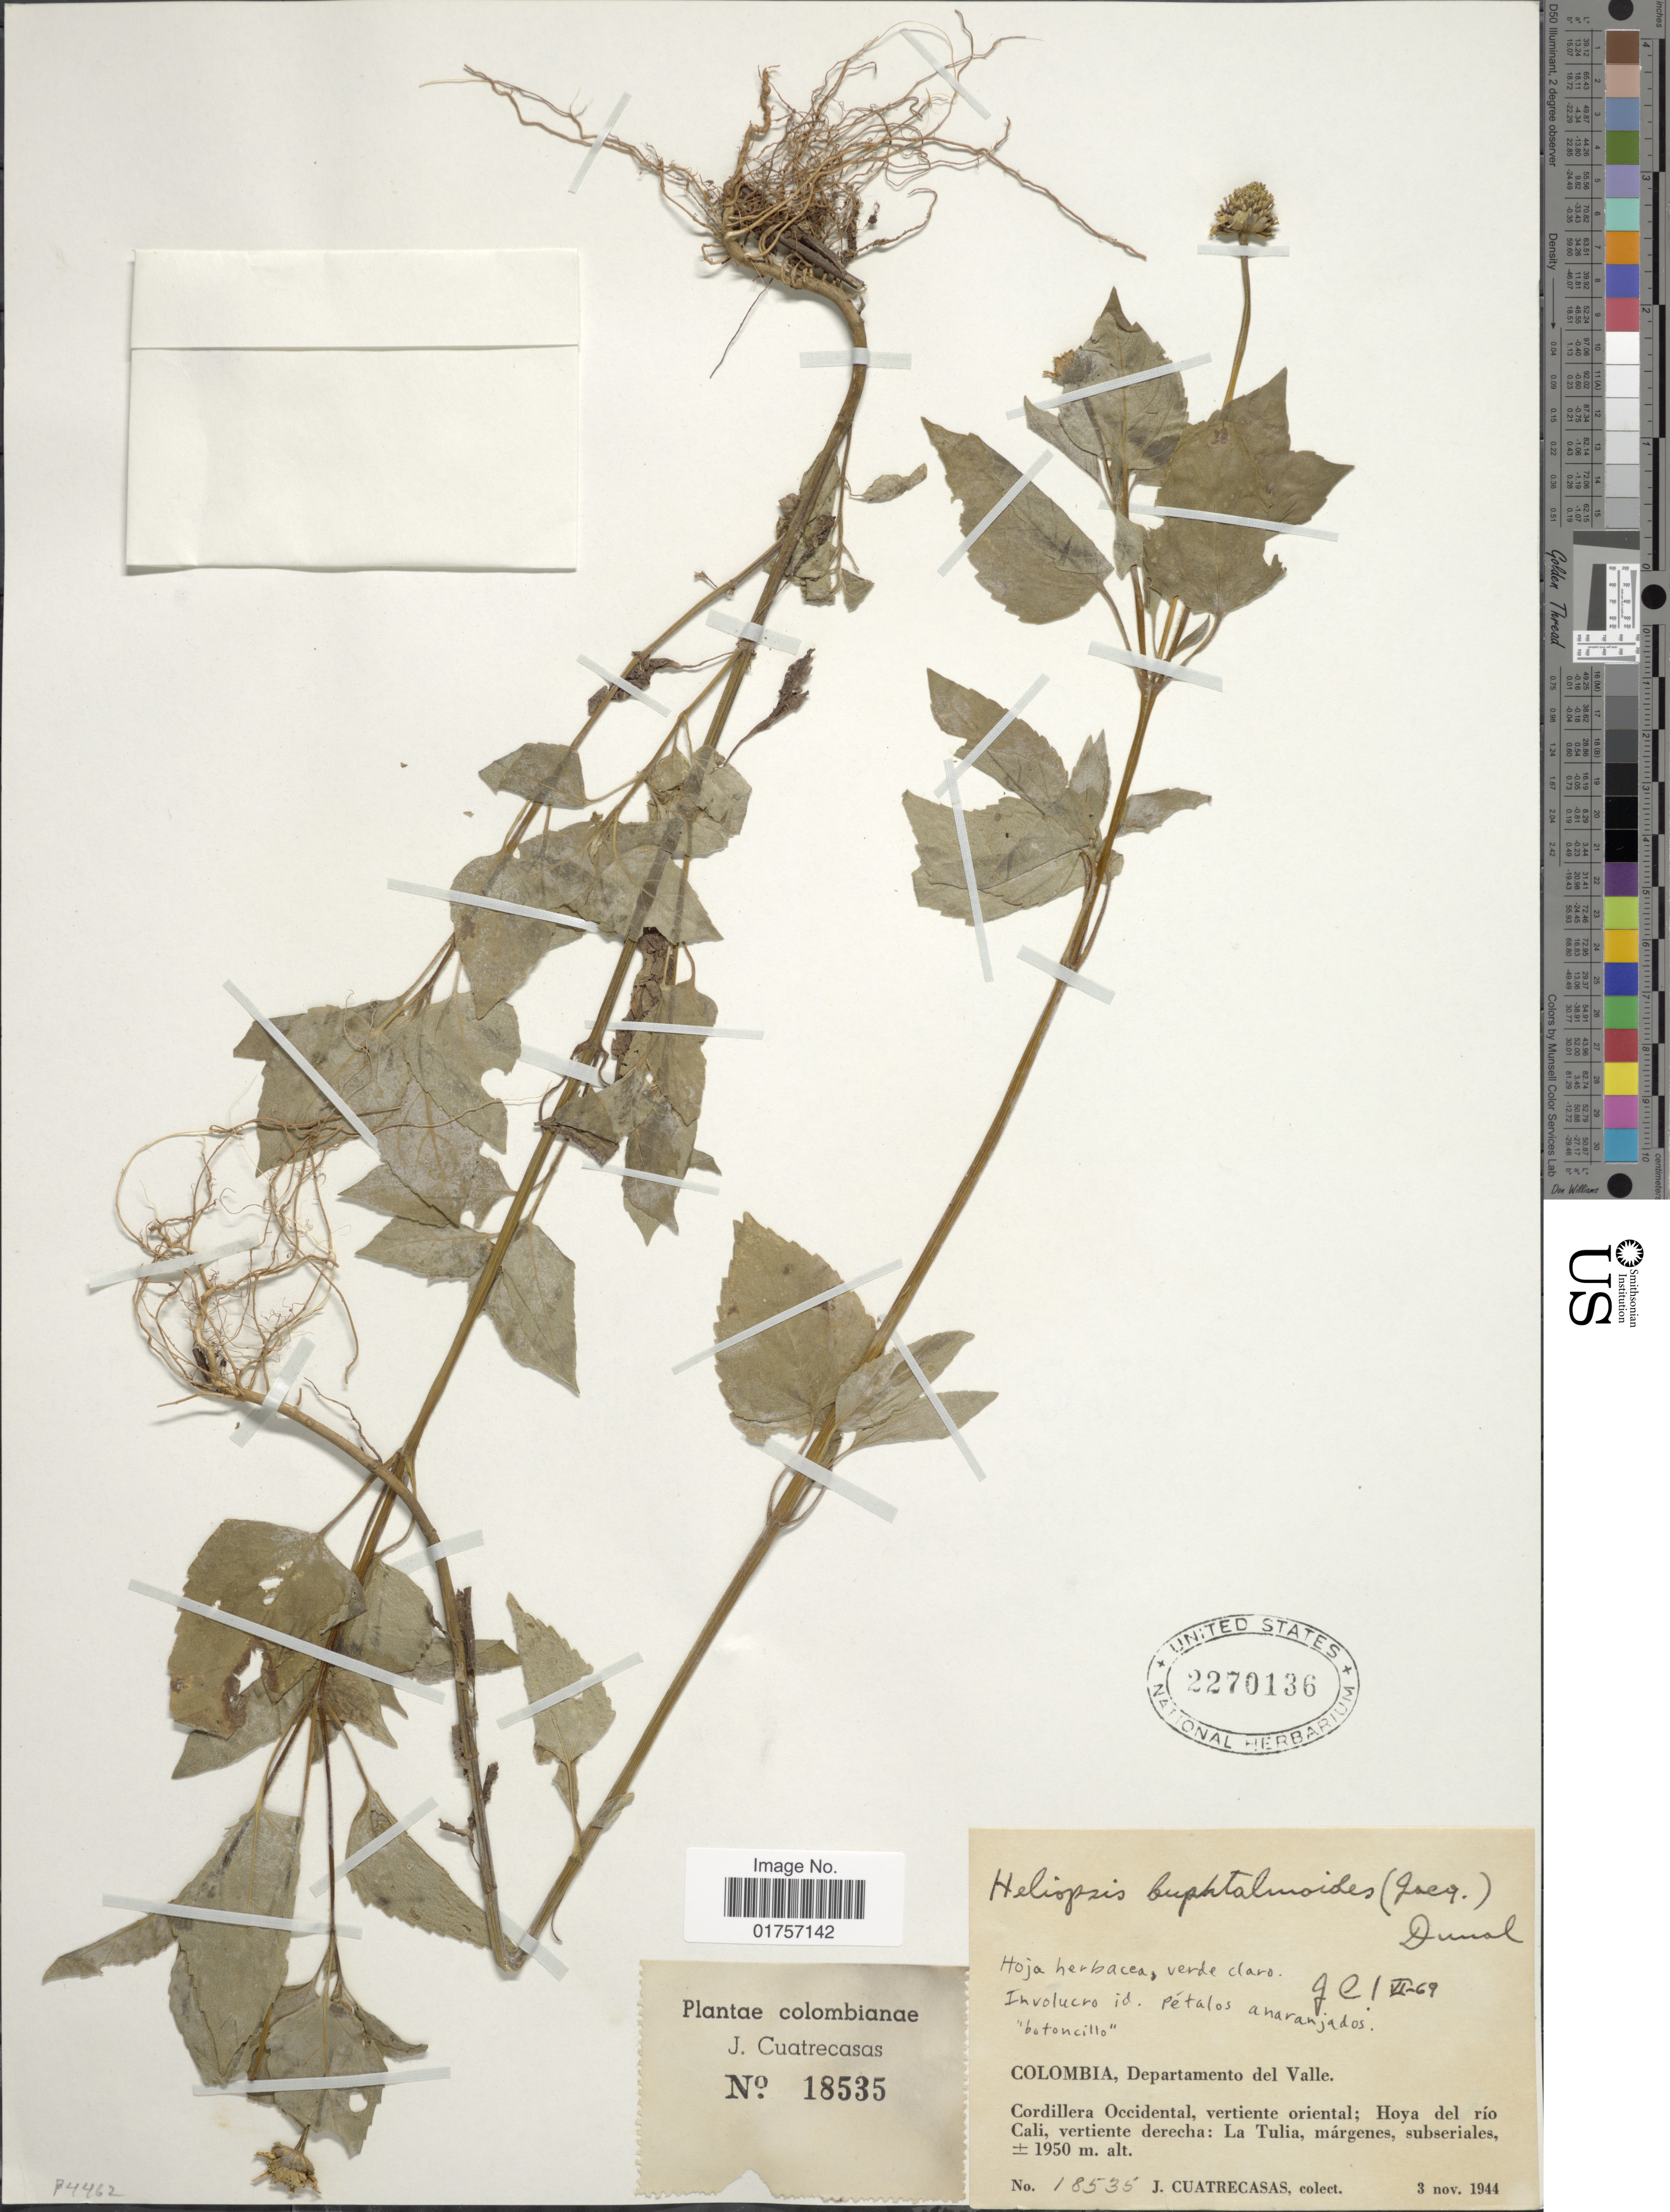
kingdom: Plantae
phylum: Tracheophyta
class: Magnoliopsida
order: Asterales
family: Asteraceae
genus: Heliopsis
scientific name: Heliopsis buphthalmoides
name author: (Jacq.) Dunal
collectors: J. Cuatrecasas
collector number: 18535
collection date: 1944-11-03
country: Colombia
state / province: Valle del Cauca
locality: Departamento del Valle. Cordillera Occidental, vertiente oriental; Hoya del río Cali, vertiente derecha: La Tulia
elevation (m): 1950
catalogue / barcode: US 2270136